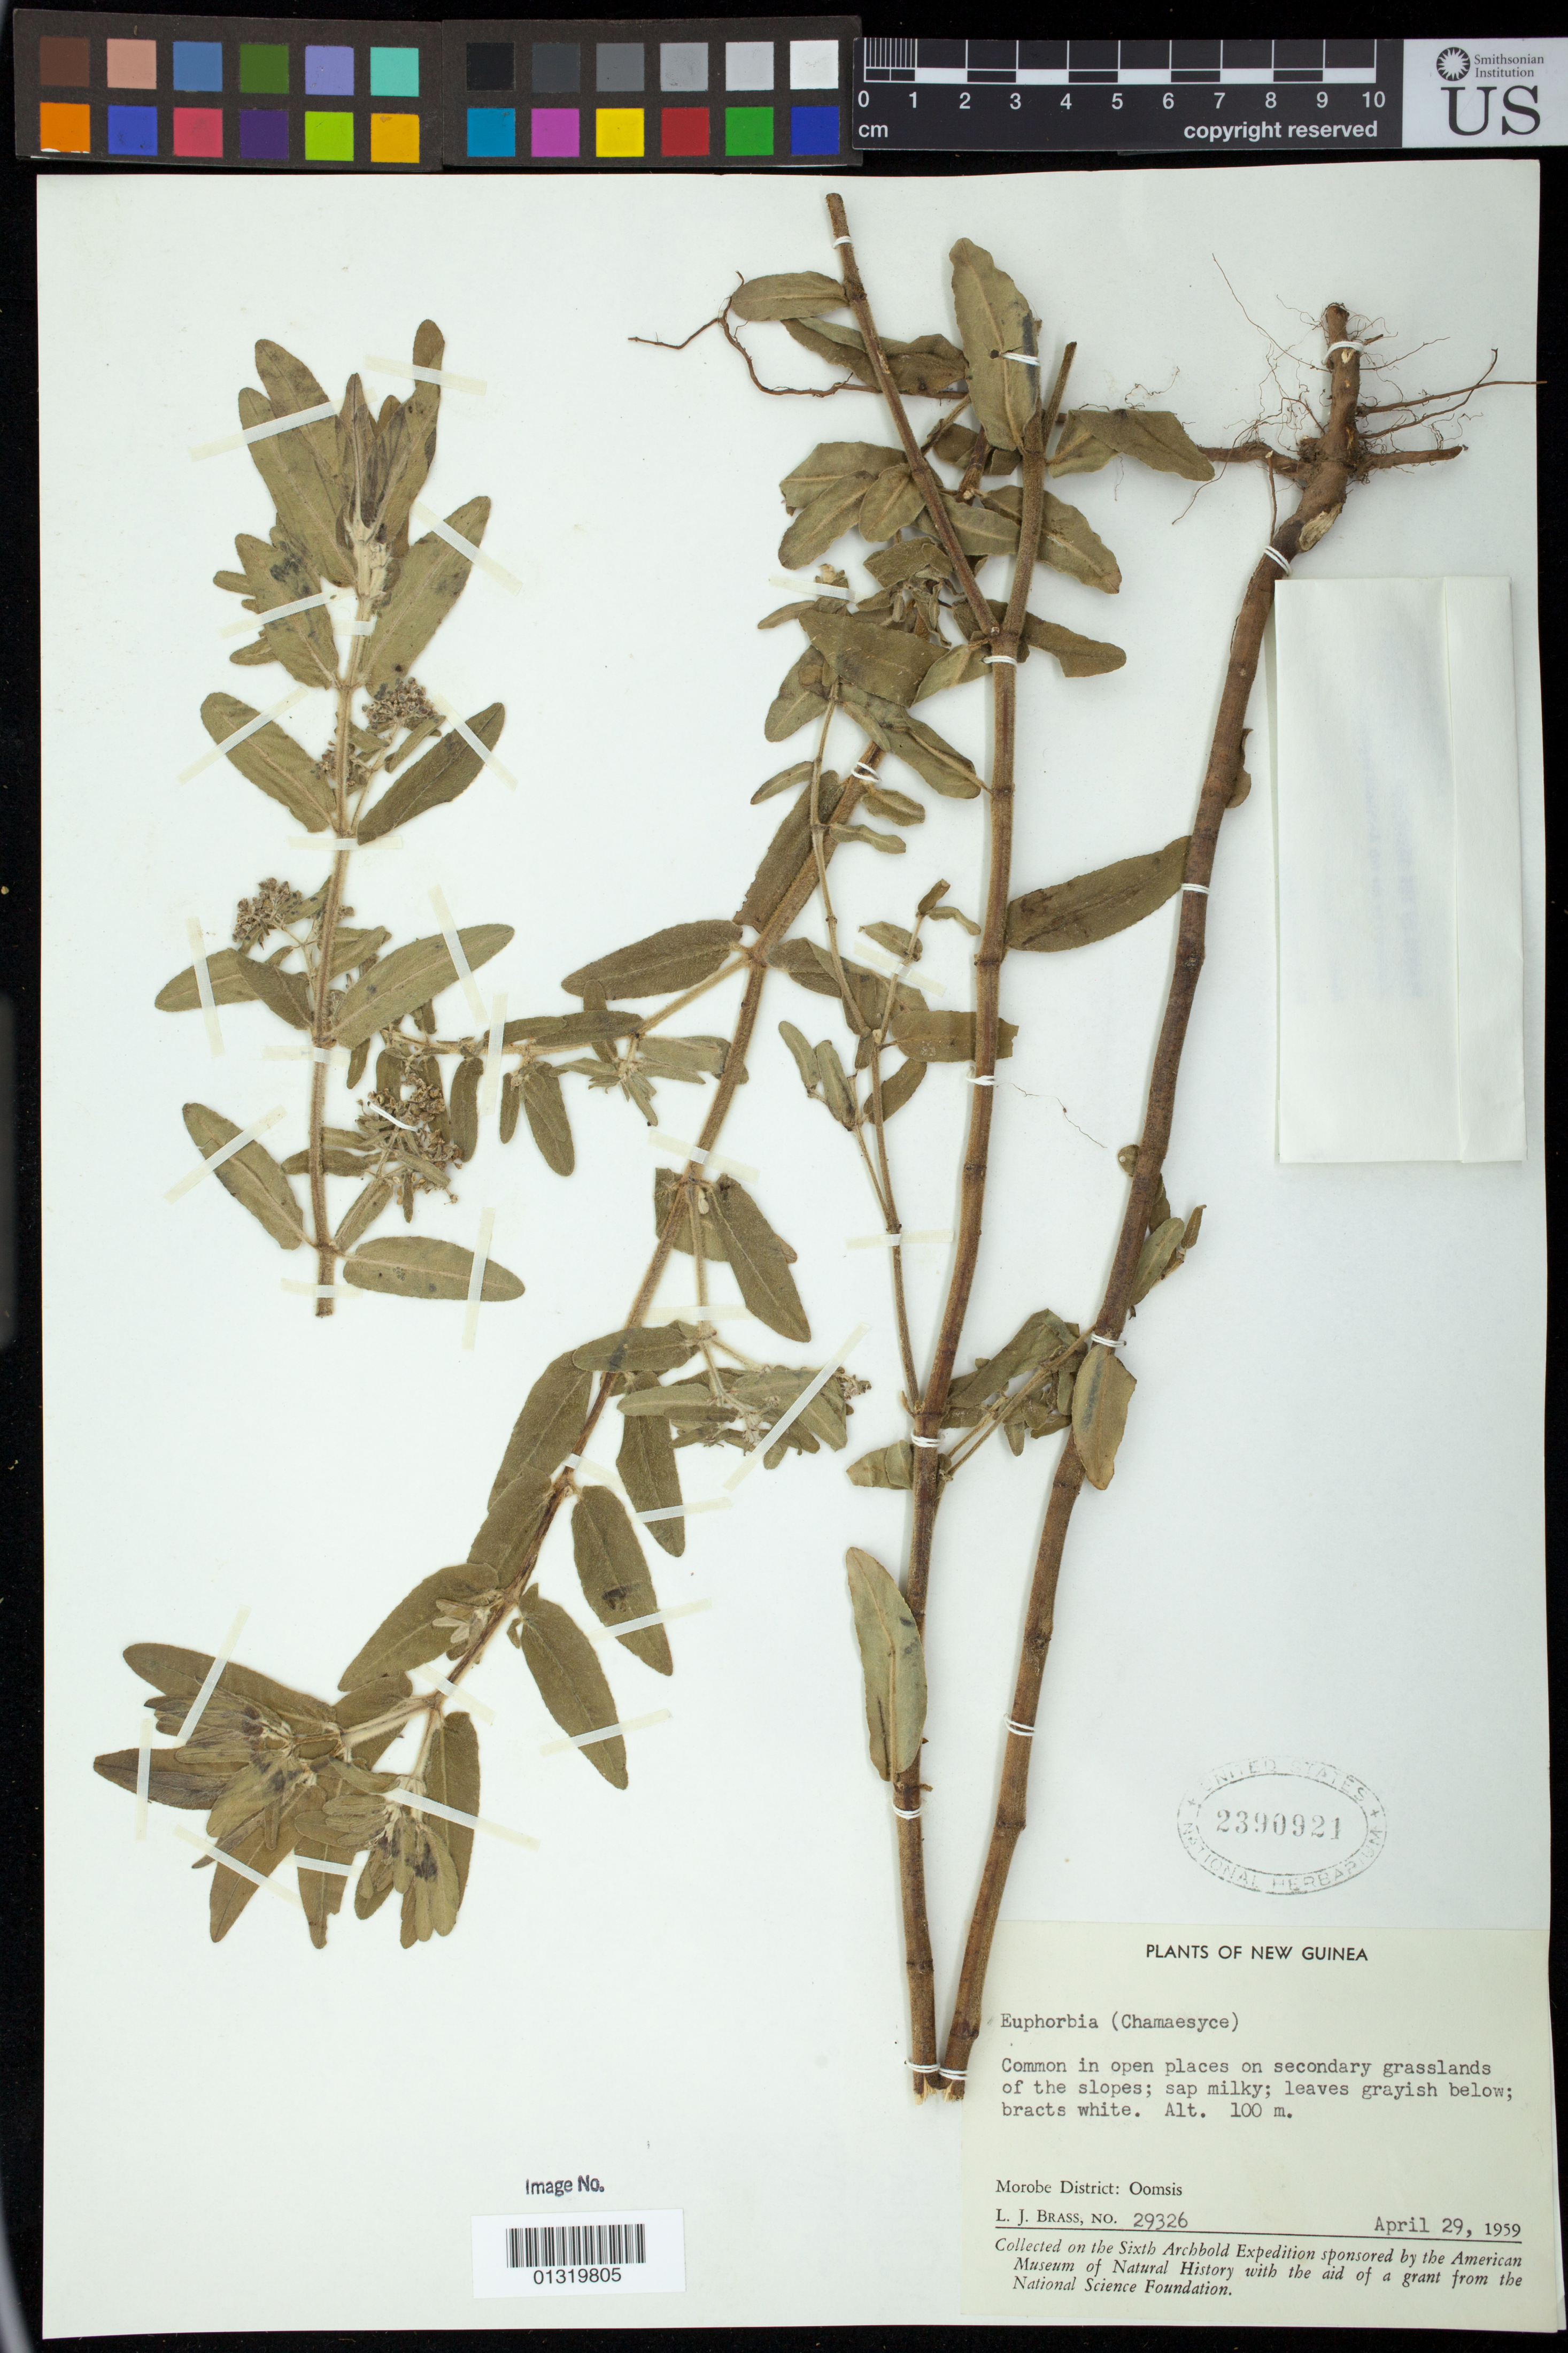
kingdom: Plantae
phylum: Tracheophyta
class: Magnoliopsida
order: Malpighiales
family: Euphorbiaceae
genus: Euphorbia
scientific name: Euphorbia schumannii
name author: Radcl.-Sm.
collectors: L. J. Brass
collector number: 29326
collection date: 1959-04-29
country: Papua New Guinea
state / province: Morobe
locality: Oomsis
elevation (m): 100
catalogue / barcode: US 2390921